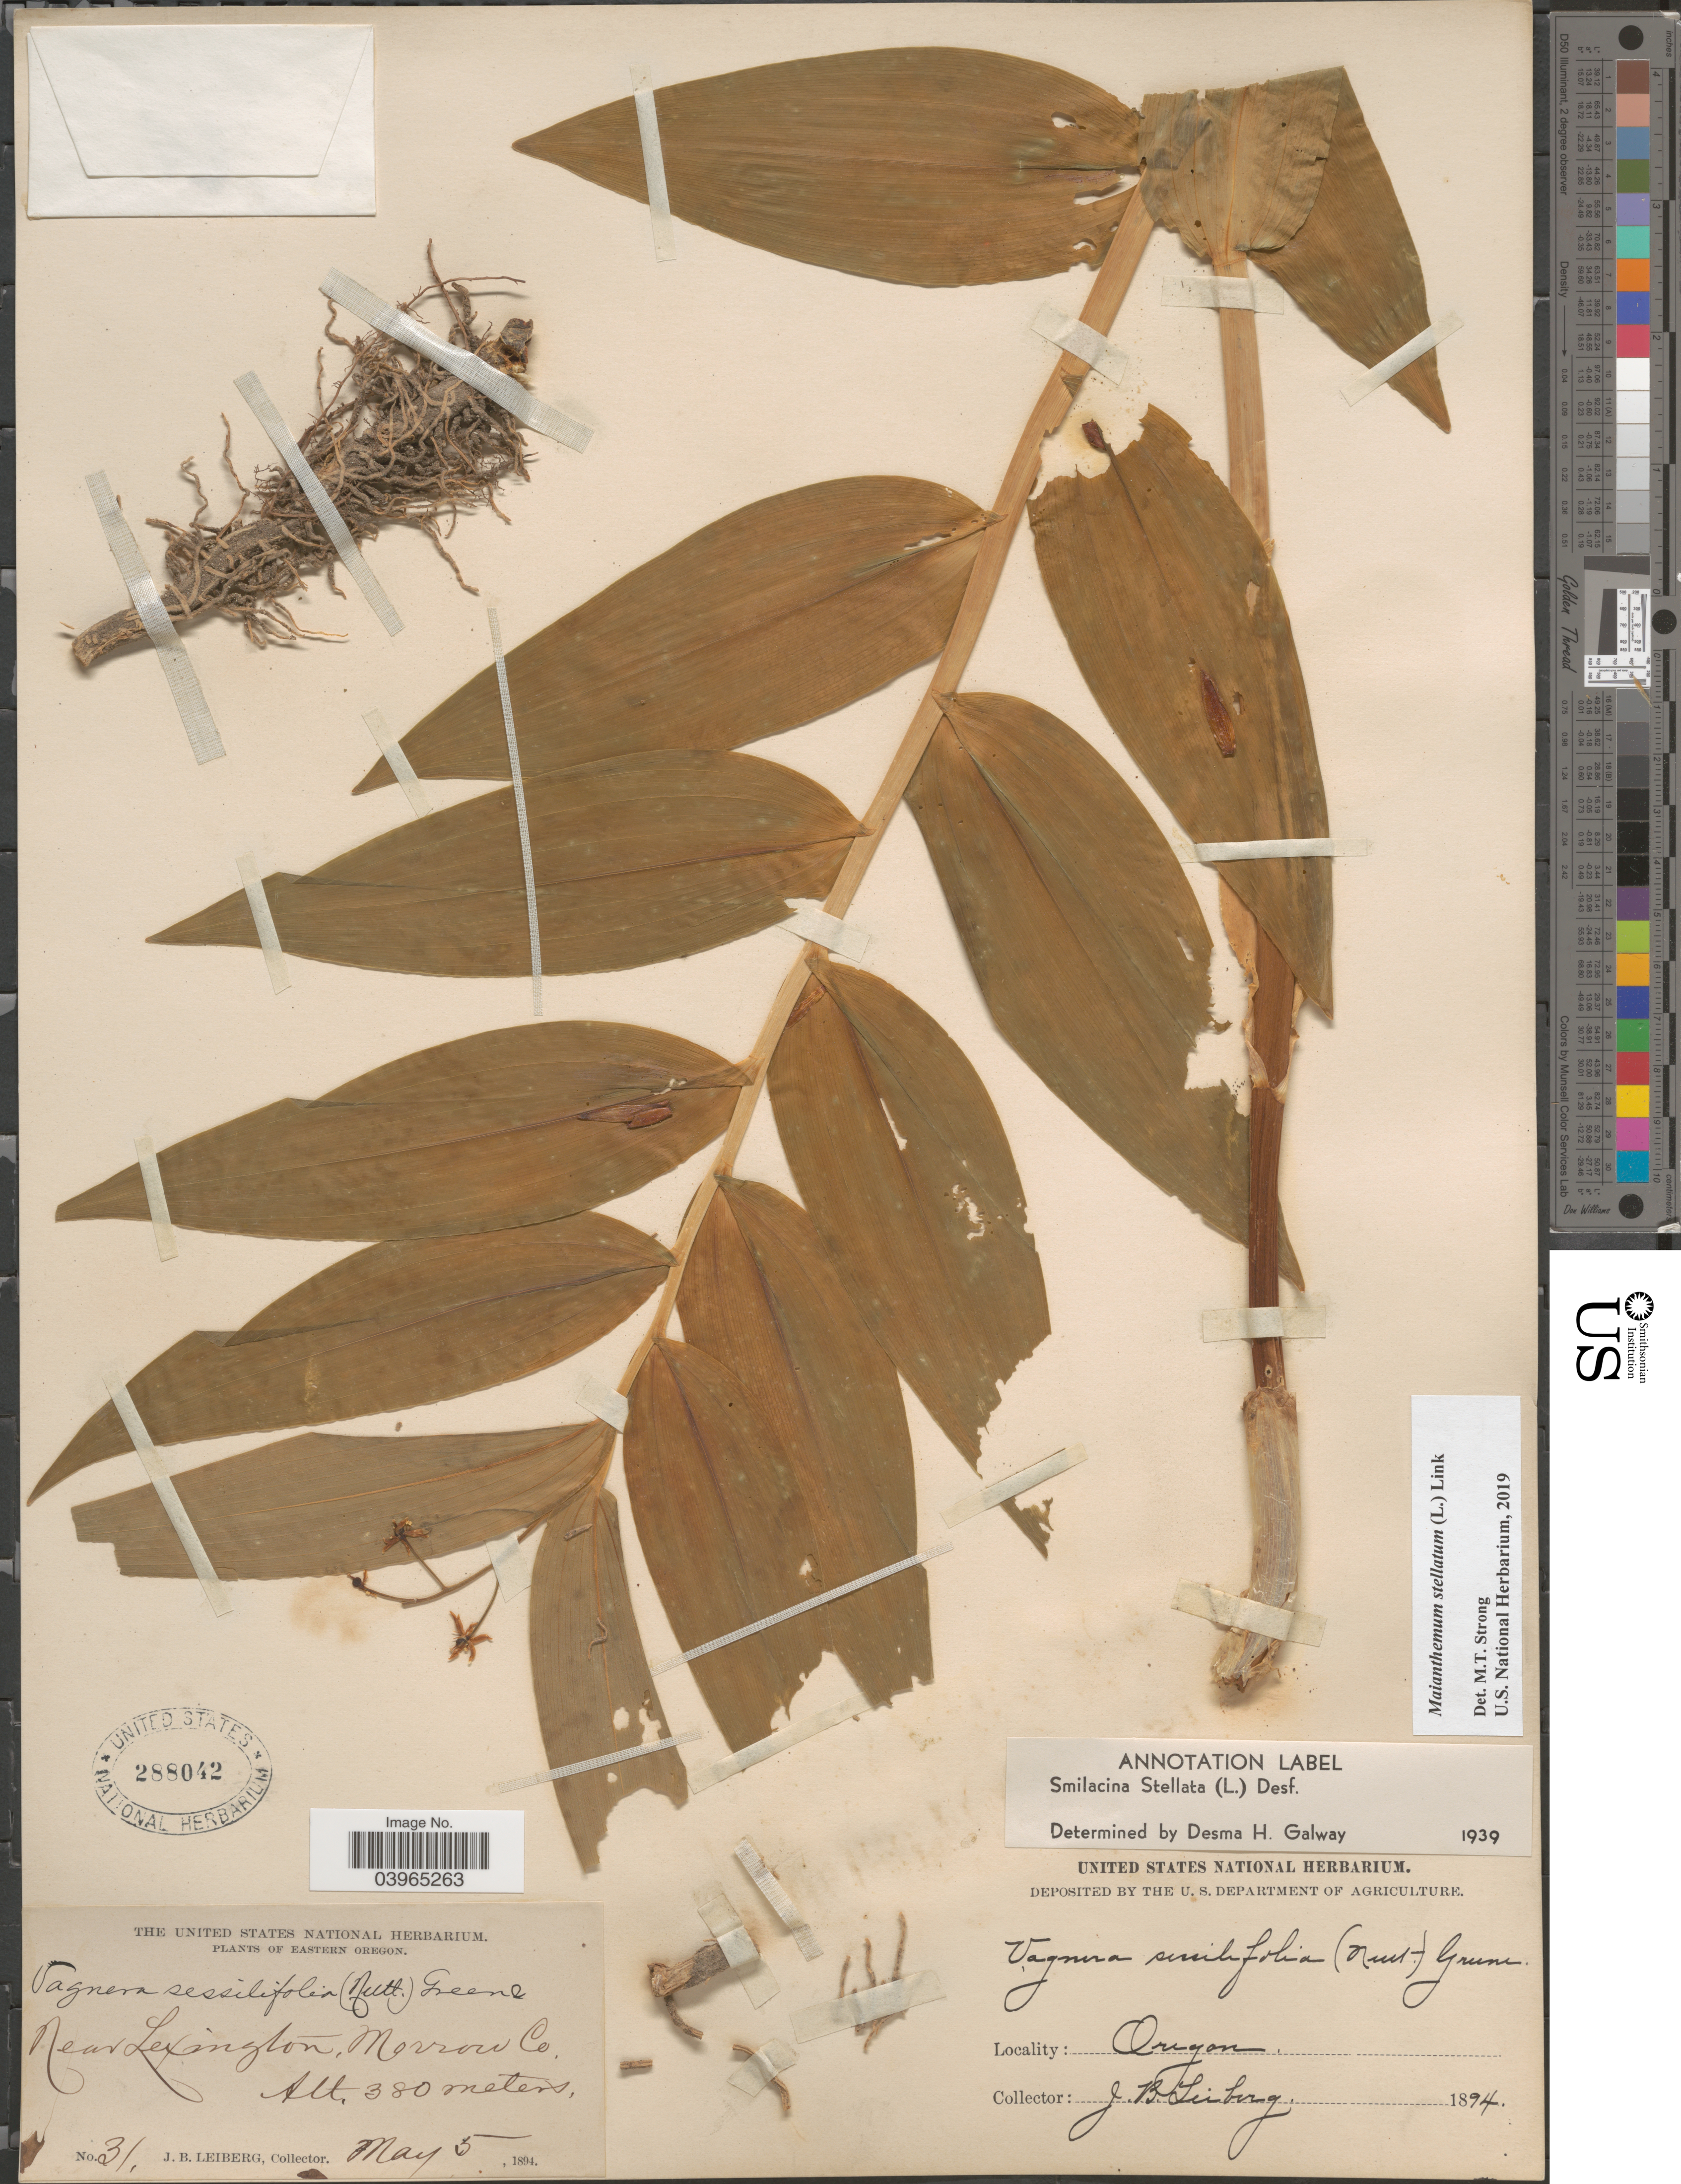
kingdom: Plantae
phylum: Tracheophyta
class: Liliopsida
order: Asparagales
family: Asparagaceae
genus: Maianthemum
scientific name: Maianthemum stellatum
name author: (L.) Link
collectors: J. B. Leiberg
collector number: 31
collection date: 1894-05-05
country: United States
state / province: Oregon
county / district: Morrow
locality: Eastern Oregon. Near Lexington, Morrow Co.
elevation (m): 380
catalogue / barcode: US 288042